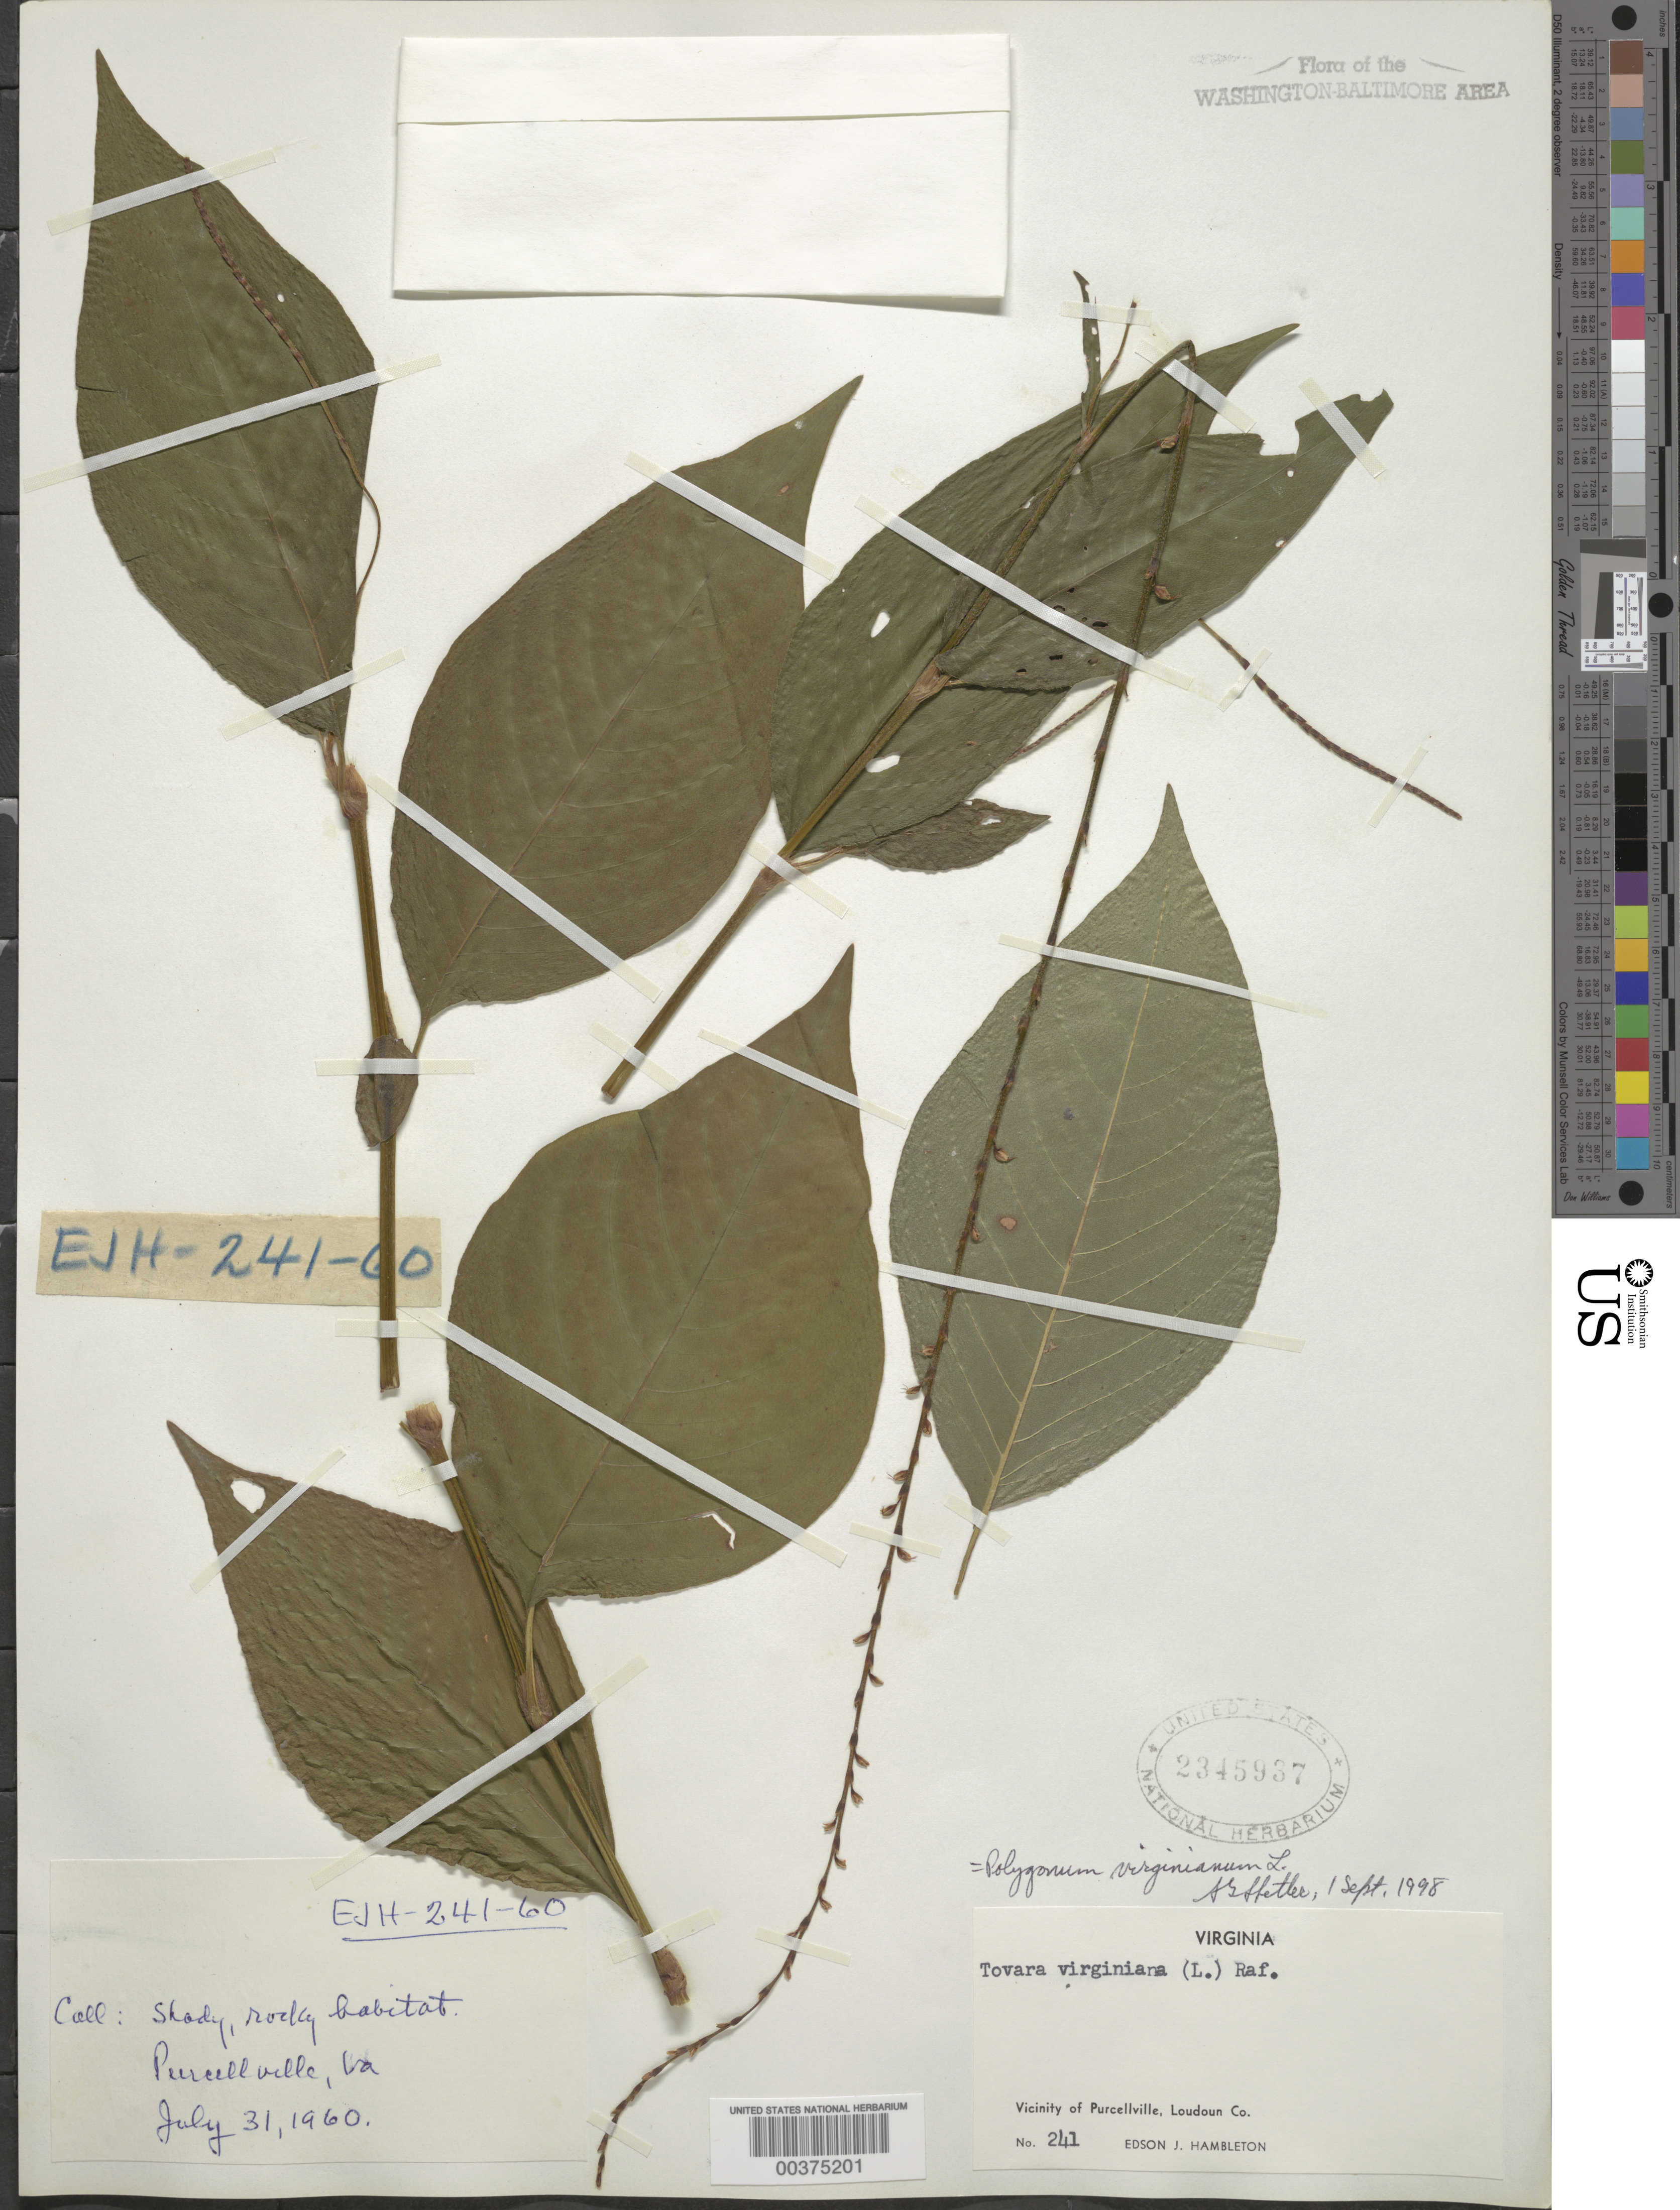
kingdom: Plantae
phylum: Tracheophyta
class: Magnoliopsida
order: Caryophyllales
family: Polygonaceae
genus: Persicaria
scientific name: Persicaria virginiana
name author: (L.) Gaertn.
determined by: Atha, D. E.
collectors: E. Hambleton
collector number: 241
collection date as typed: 31 Jul 1960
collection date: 1960-07-31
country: United States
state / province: Virginia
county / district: Loudoun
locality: Purcellville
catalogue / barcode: US 2345937